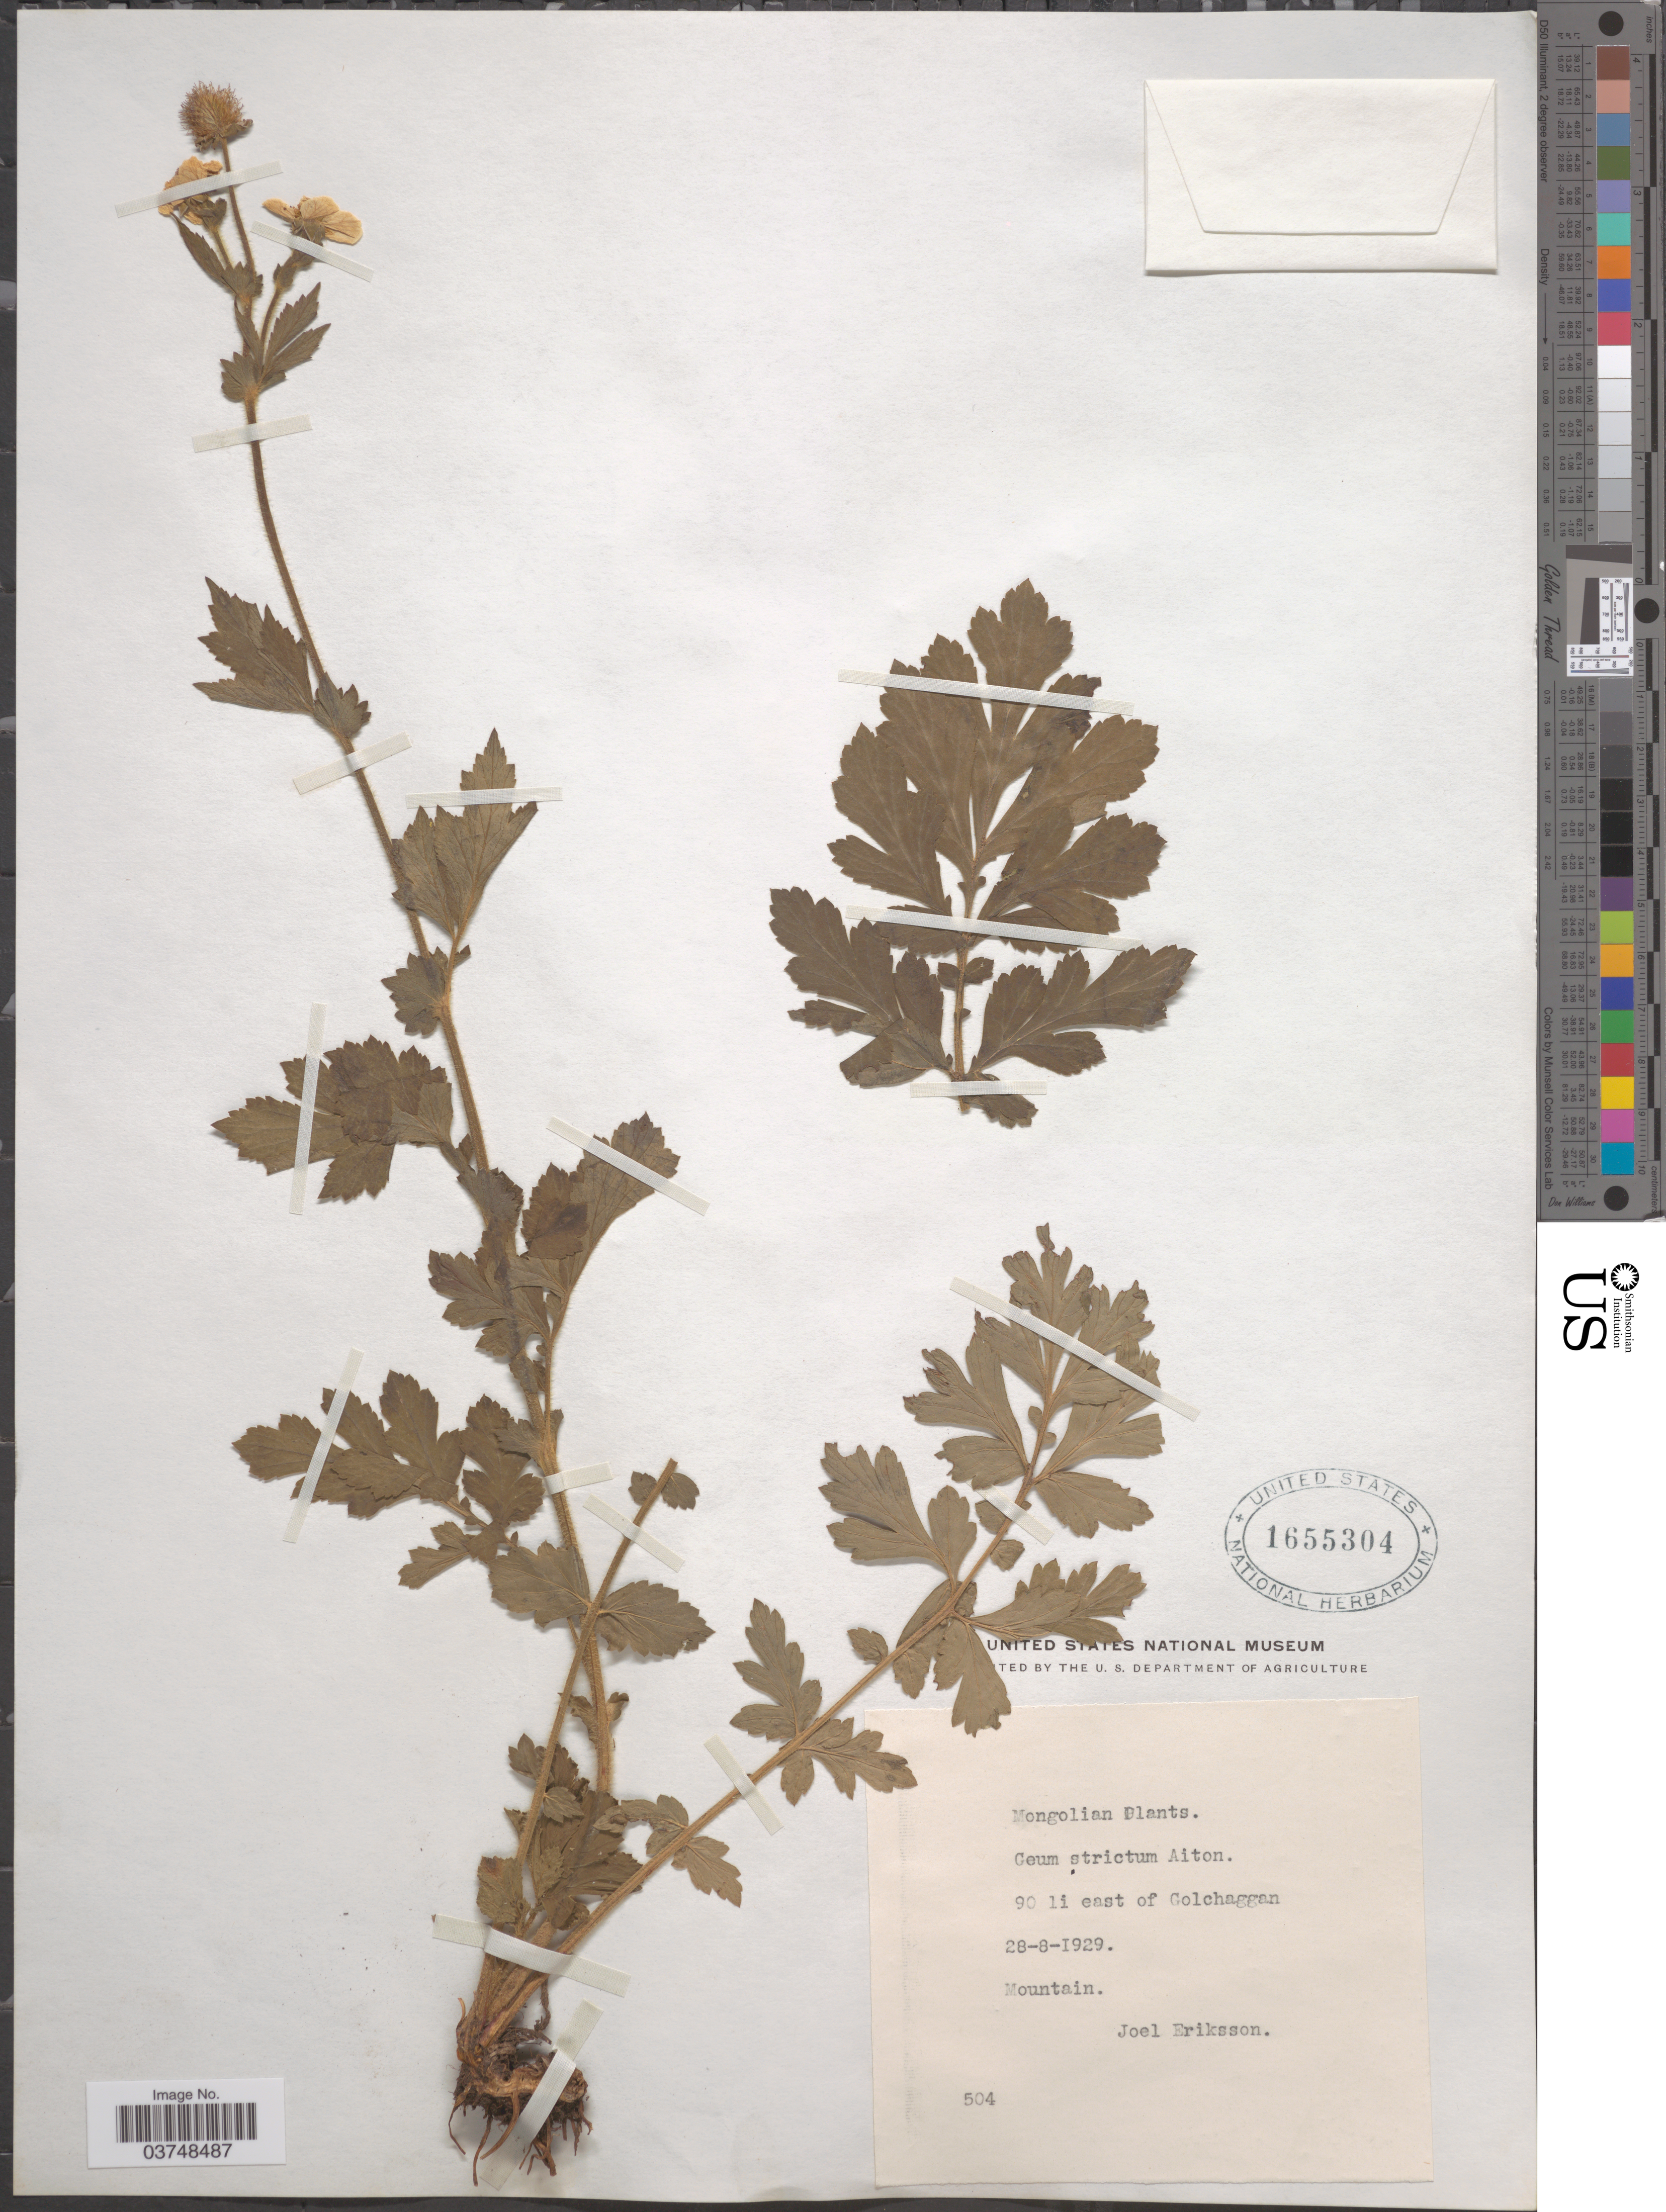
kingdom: Plantae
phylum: Tracheophyta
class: Magnoliopsida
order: Rosales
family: Rosaceae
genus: Geum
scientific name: Geum strictum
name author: Aiton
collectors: J. Eriksson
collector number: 504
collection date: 1929-08-28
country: Mongolia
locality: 90 li east of Golchaggan.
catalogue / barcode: US 1655304